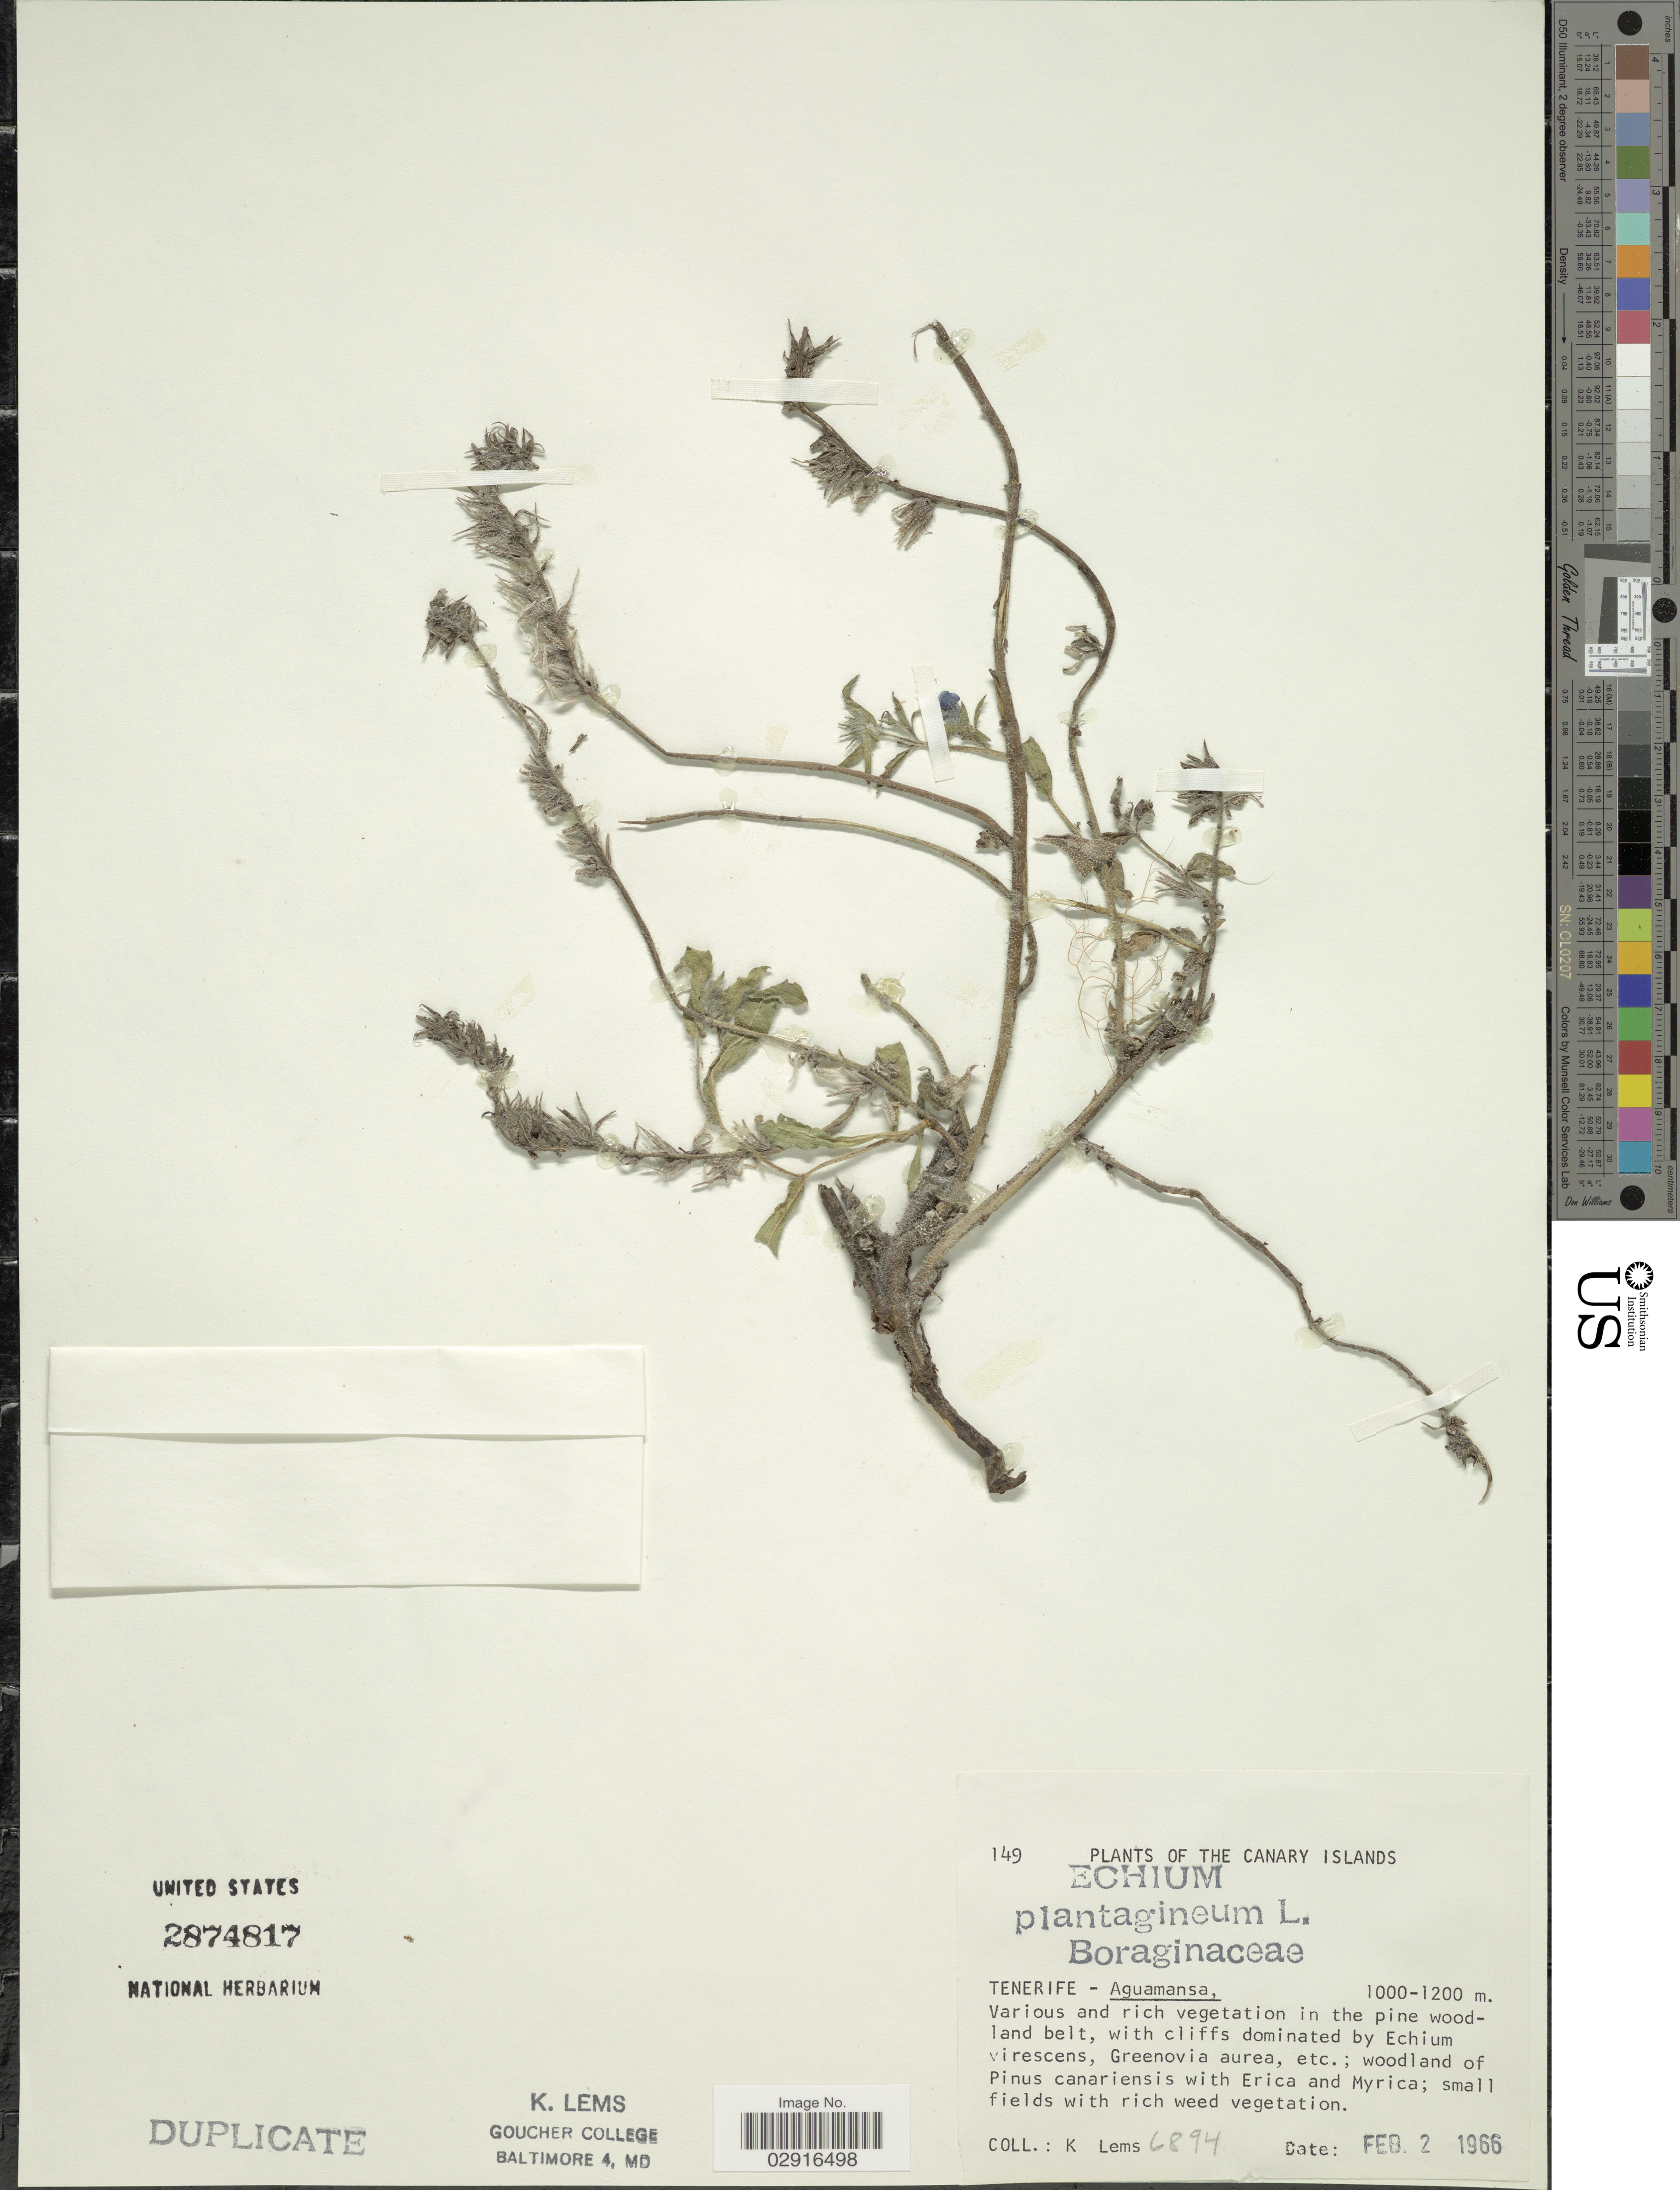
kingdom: Plantae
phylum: Tracheophyta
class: Magnoliopsida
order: Boraginales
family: Boraginaceae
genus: Echium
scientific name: Echium plantagineum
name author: L.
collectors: K. Lems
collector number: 6894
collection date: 1966-02-02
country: Spain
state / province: Canarias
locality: The Canary Islands. Tenerife - Aguamansa.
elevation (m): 1000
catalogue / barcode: US 2874817